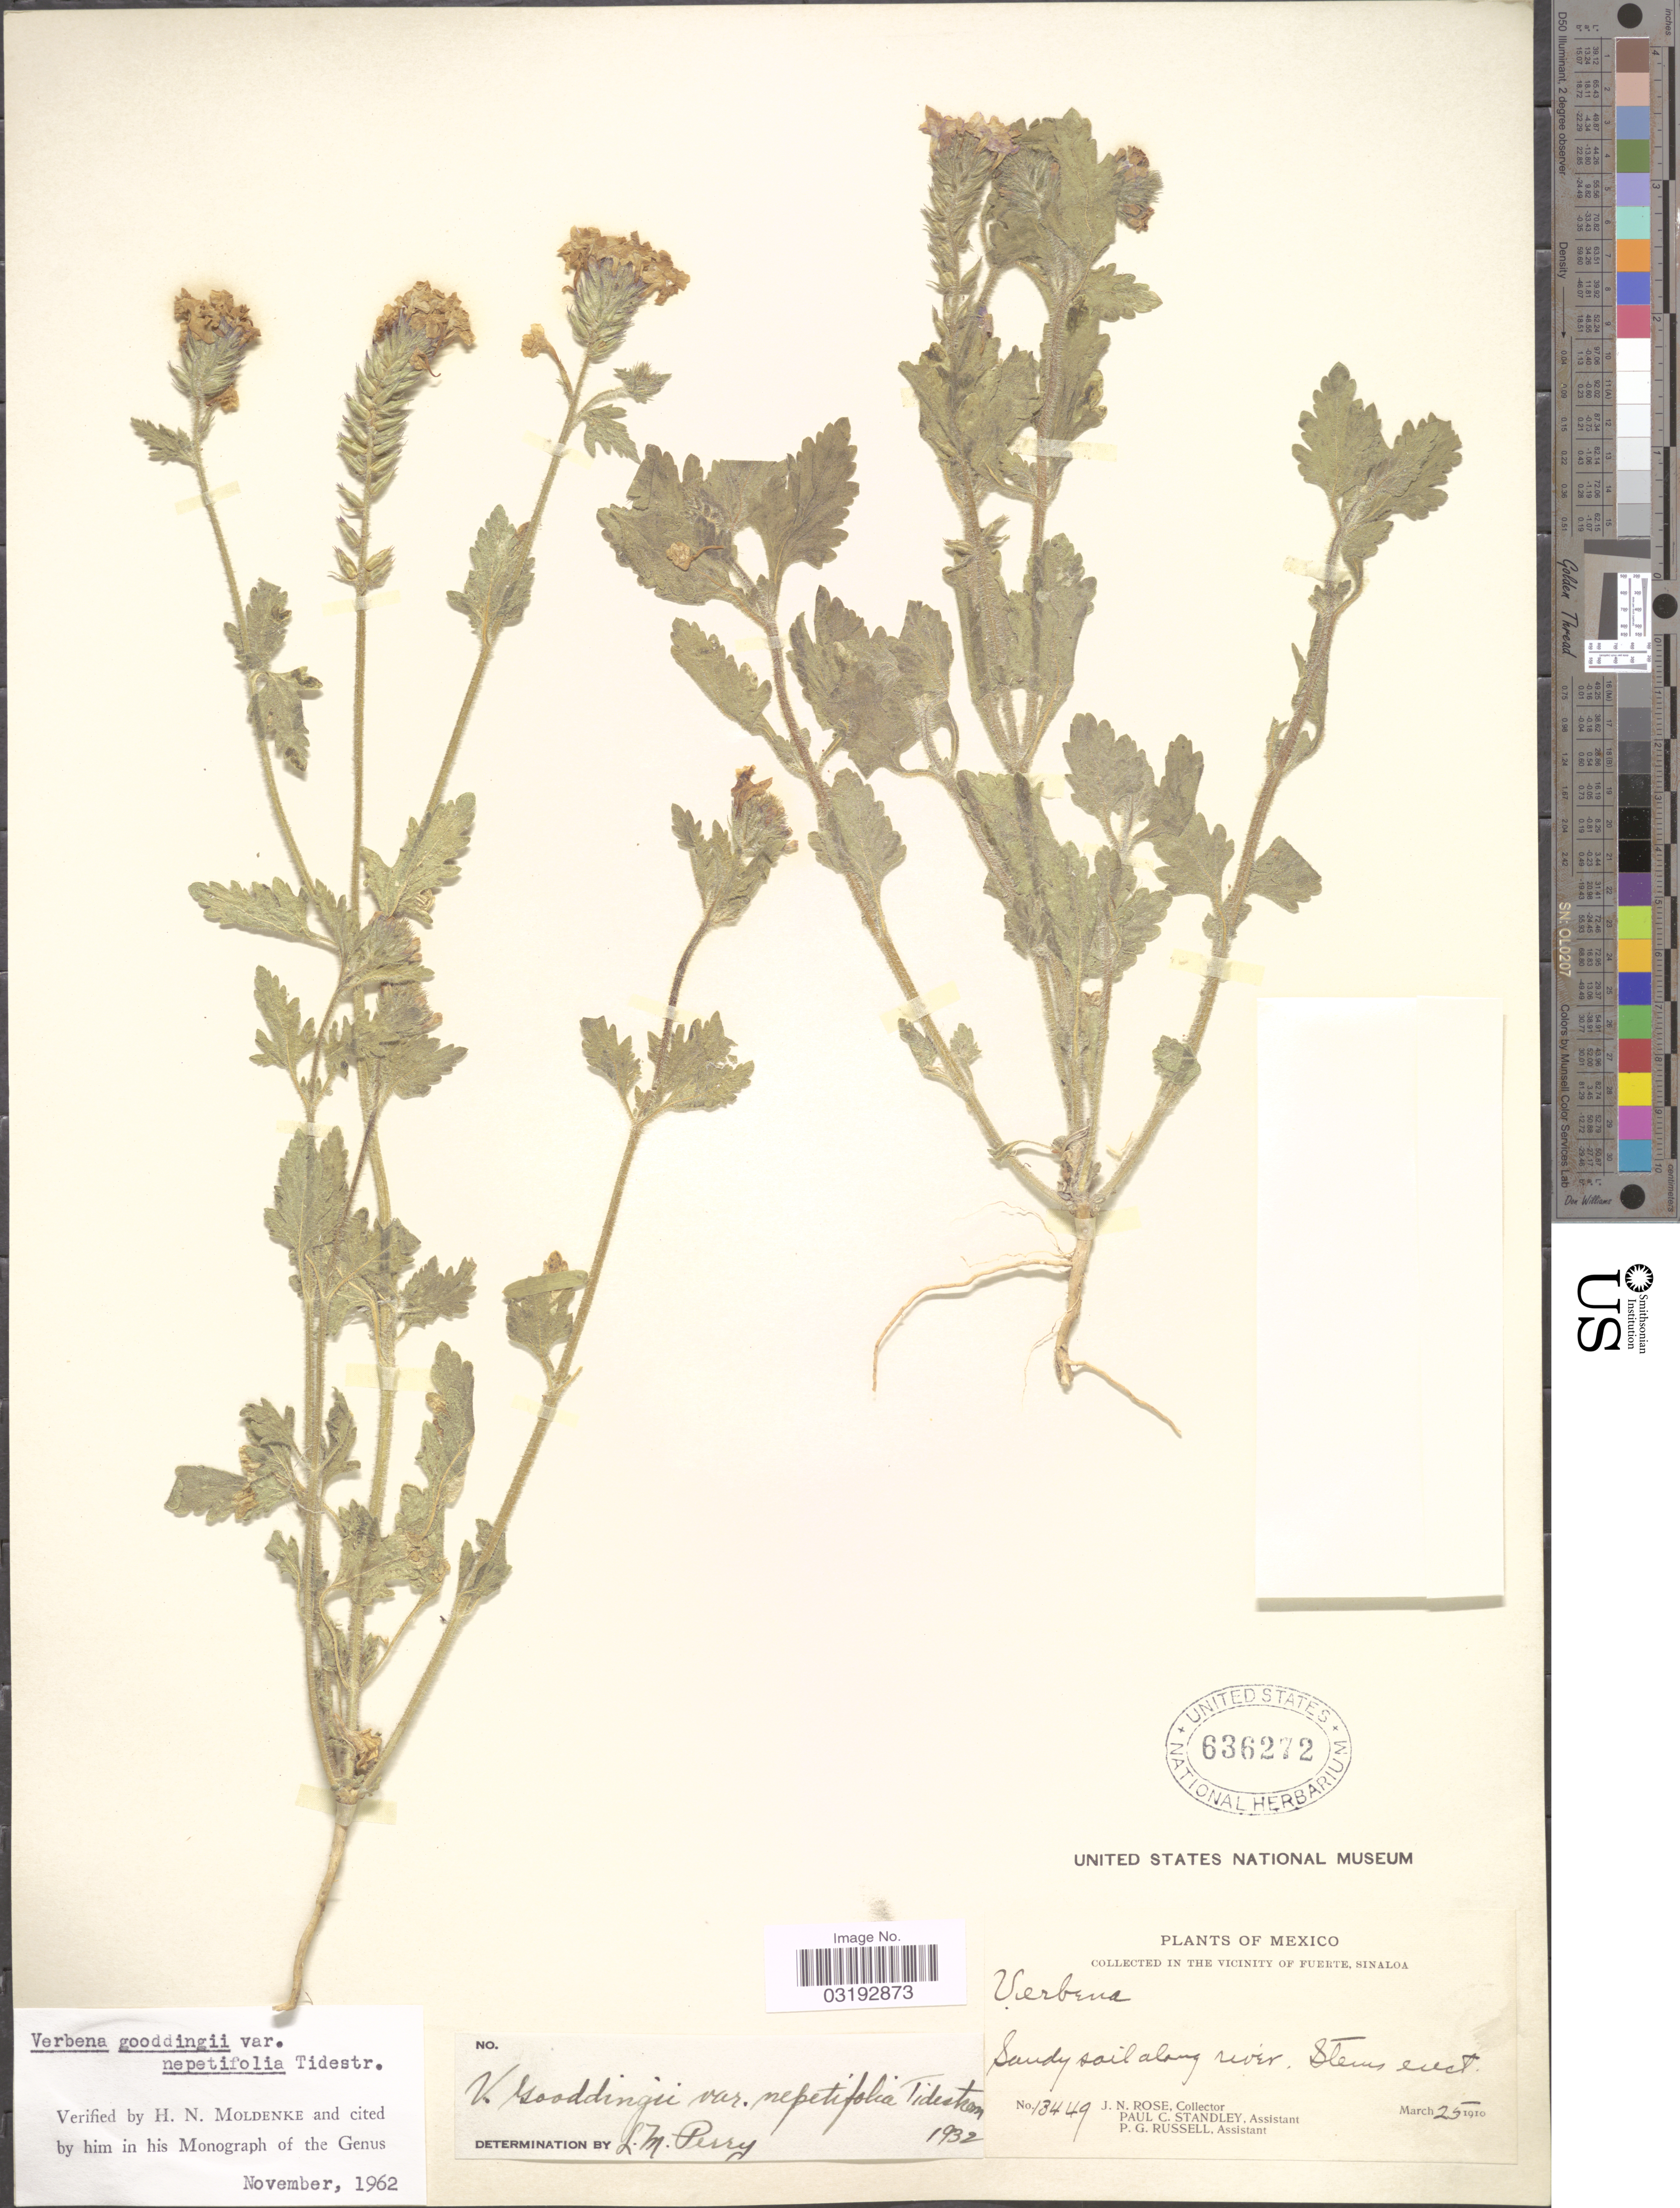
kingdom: Plantae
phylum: Tracheophyta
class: Magnoliopsida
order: Lamiales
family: Verbenaceae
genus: Verbena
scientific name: Verbena gooddingii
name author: Briq.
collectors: J. N. Rose, P. C. Standley & P. G. Russell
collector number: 13449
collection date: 1910-03-25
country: Mexico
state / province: Sinaloa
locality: In the vicinity of Fuerte. Sandy soil along river.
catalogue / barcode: US 636272